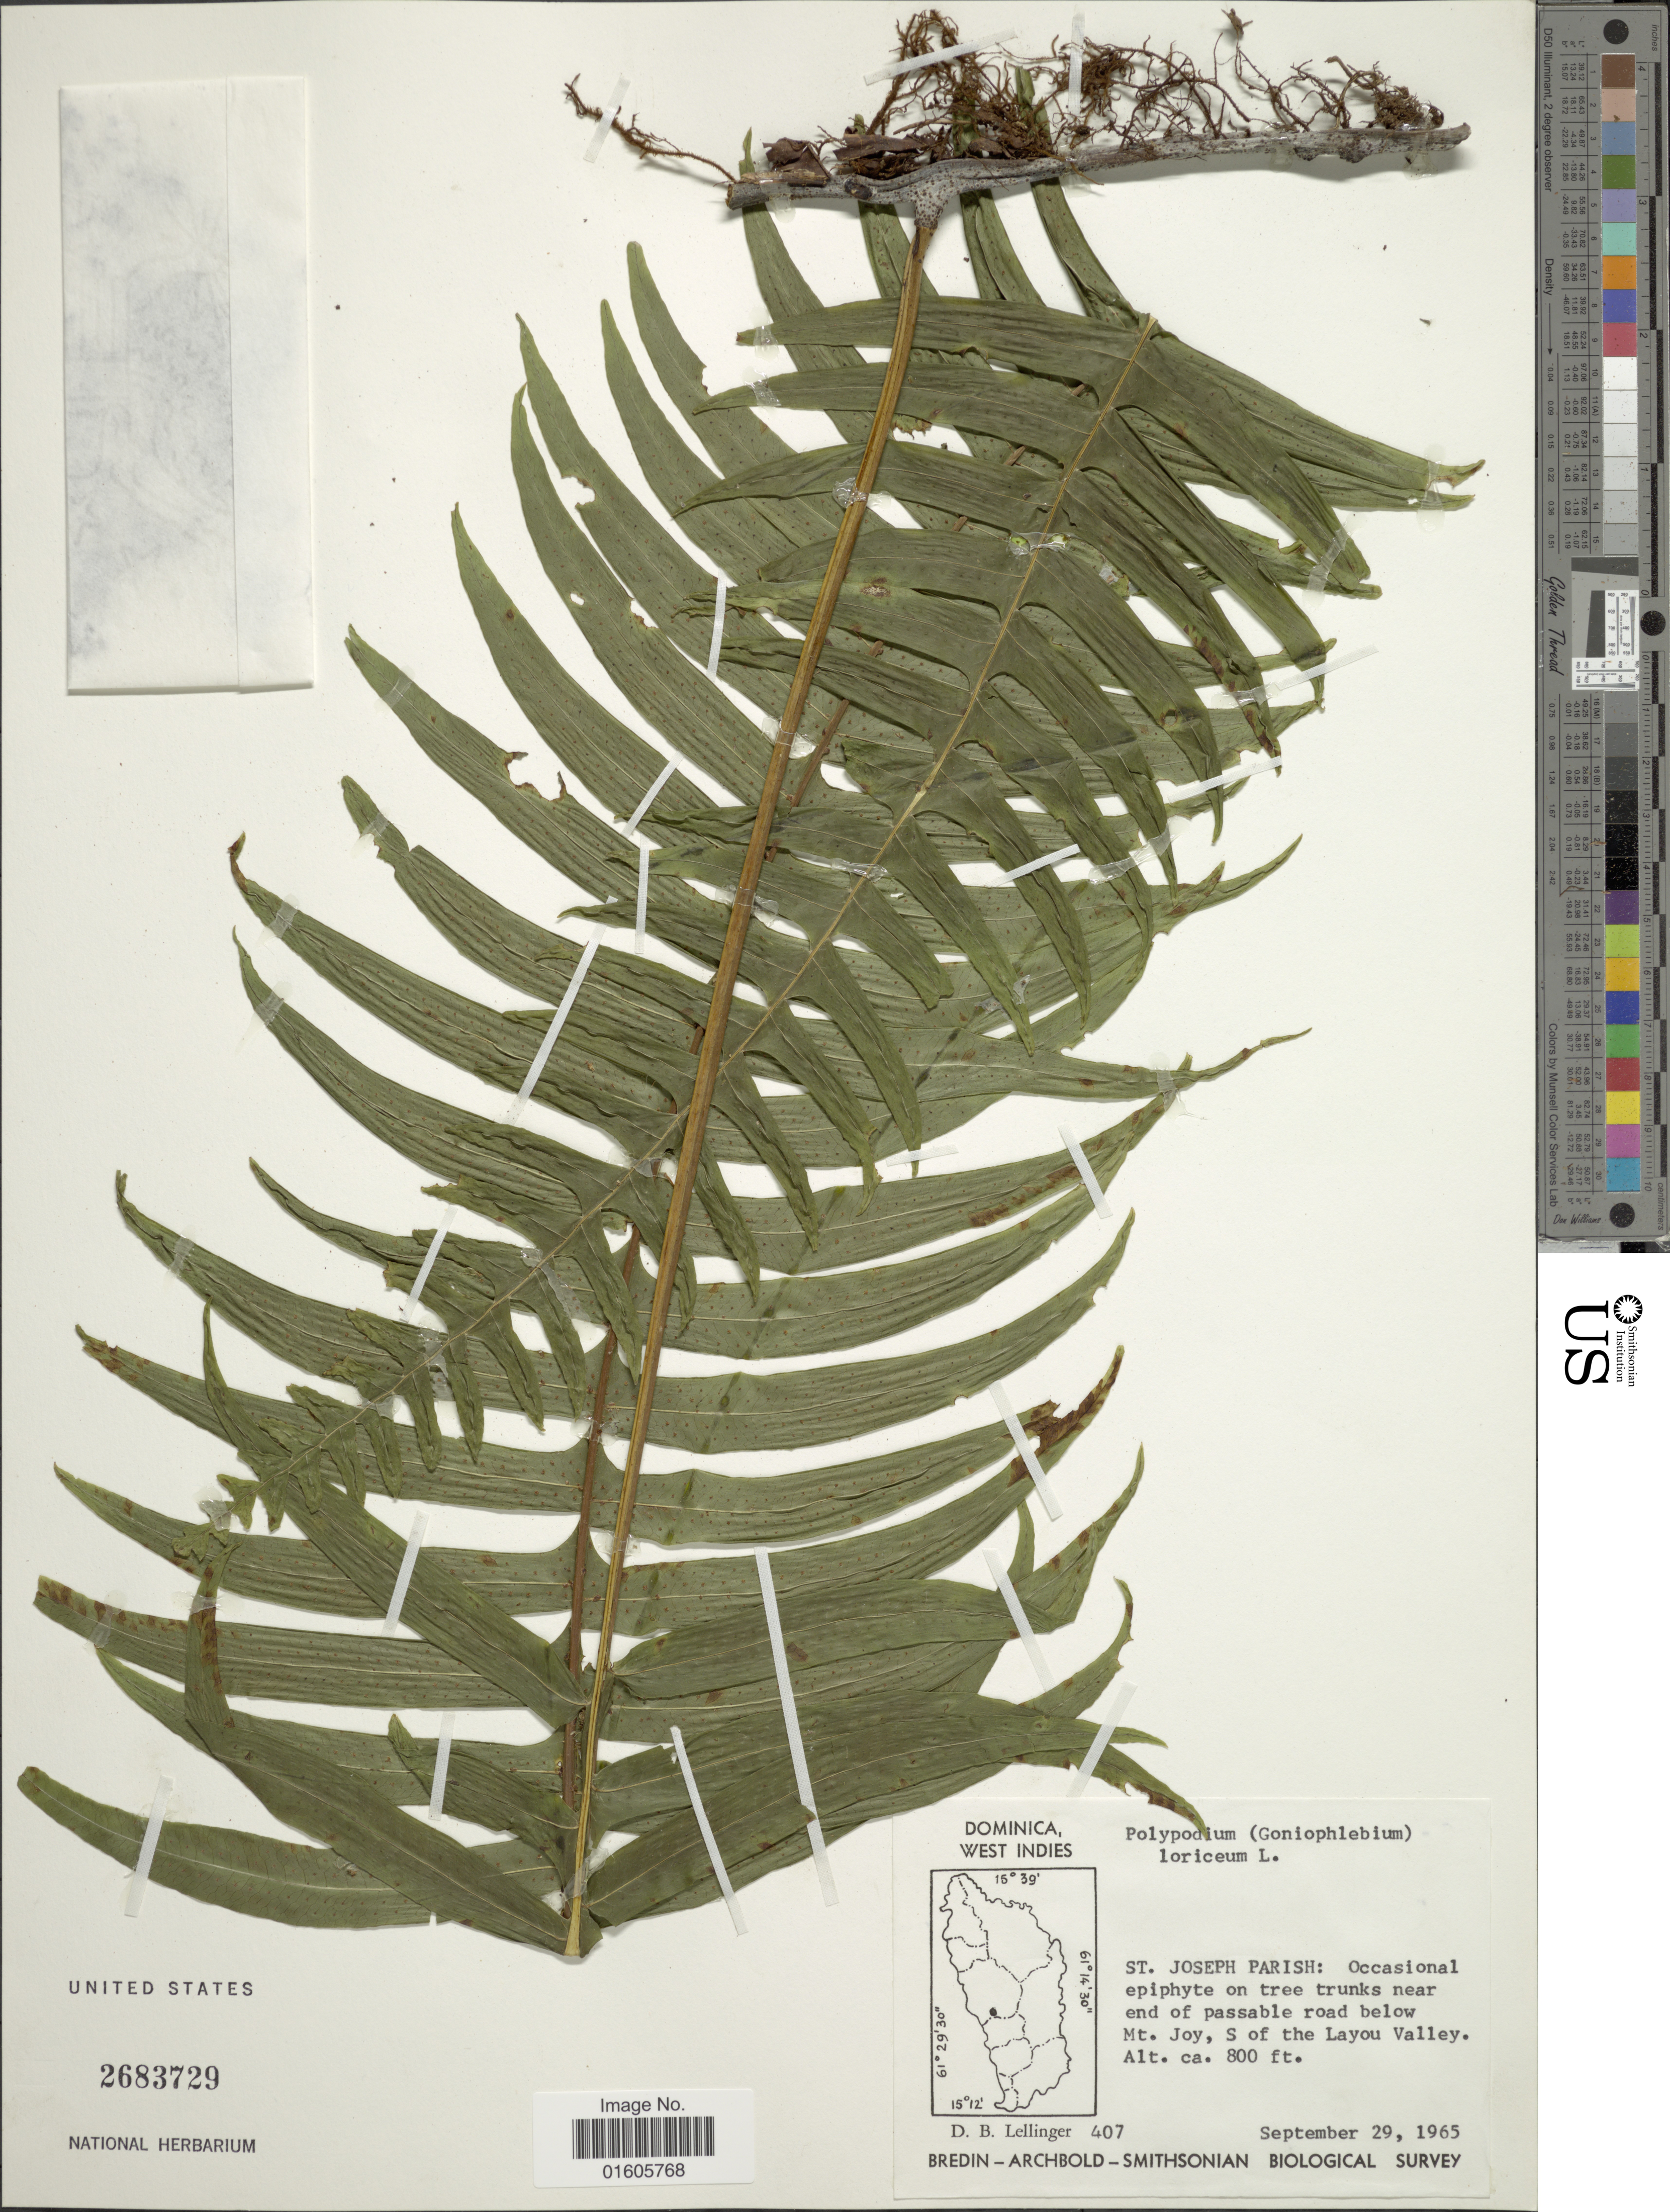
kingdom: Plantae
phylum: Tracheophyta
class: Polypodiopsida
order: Polypodiales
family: Polypodiaceae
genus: Serpocaulon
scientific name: Serpocaulon loriceum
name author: (L.) A.R. Sm.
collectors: D. B. Lellinger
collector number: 407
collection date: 1965-09-29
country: Dominica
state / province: St. Joseph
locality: Dominica, West Indies. St. Joseph Parish: Occasional epiphyte on tree trunks near end of passable road below Mt. Joy, S of the Layou Valley.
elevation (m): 244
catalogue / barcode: US 2683729